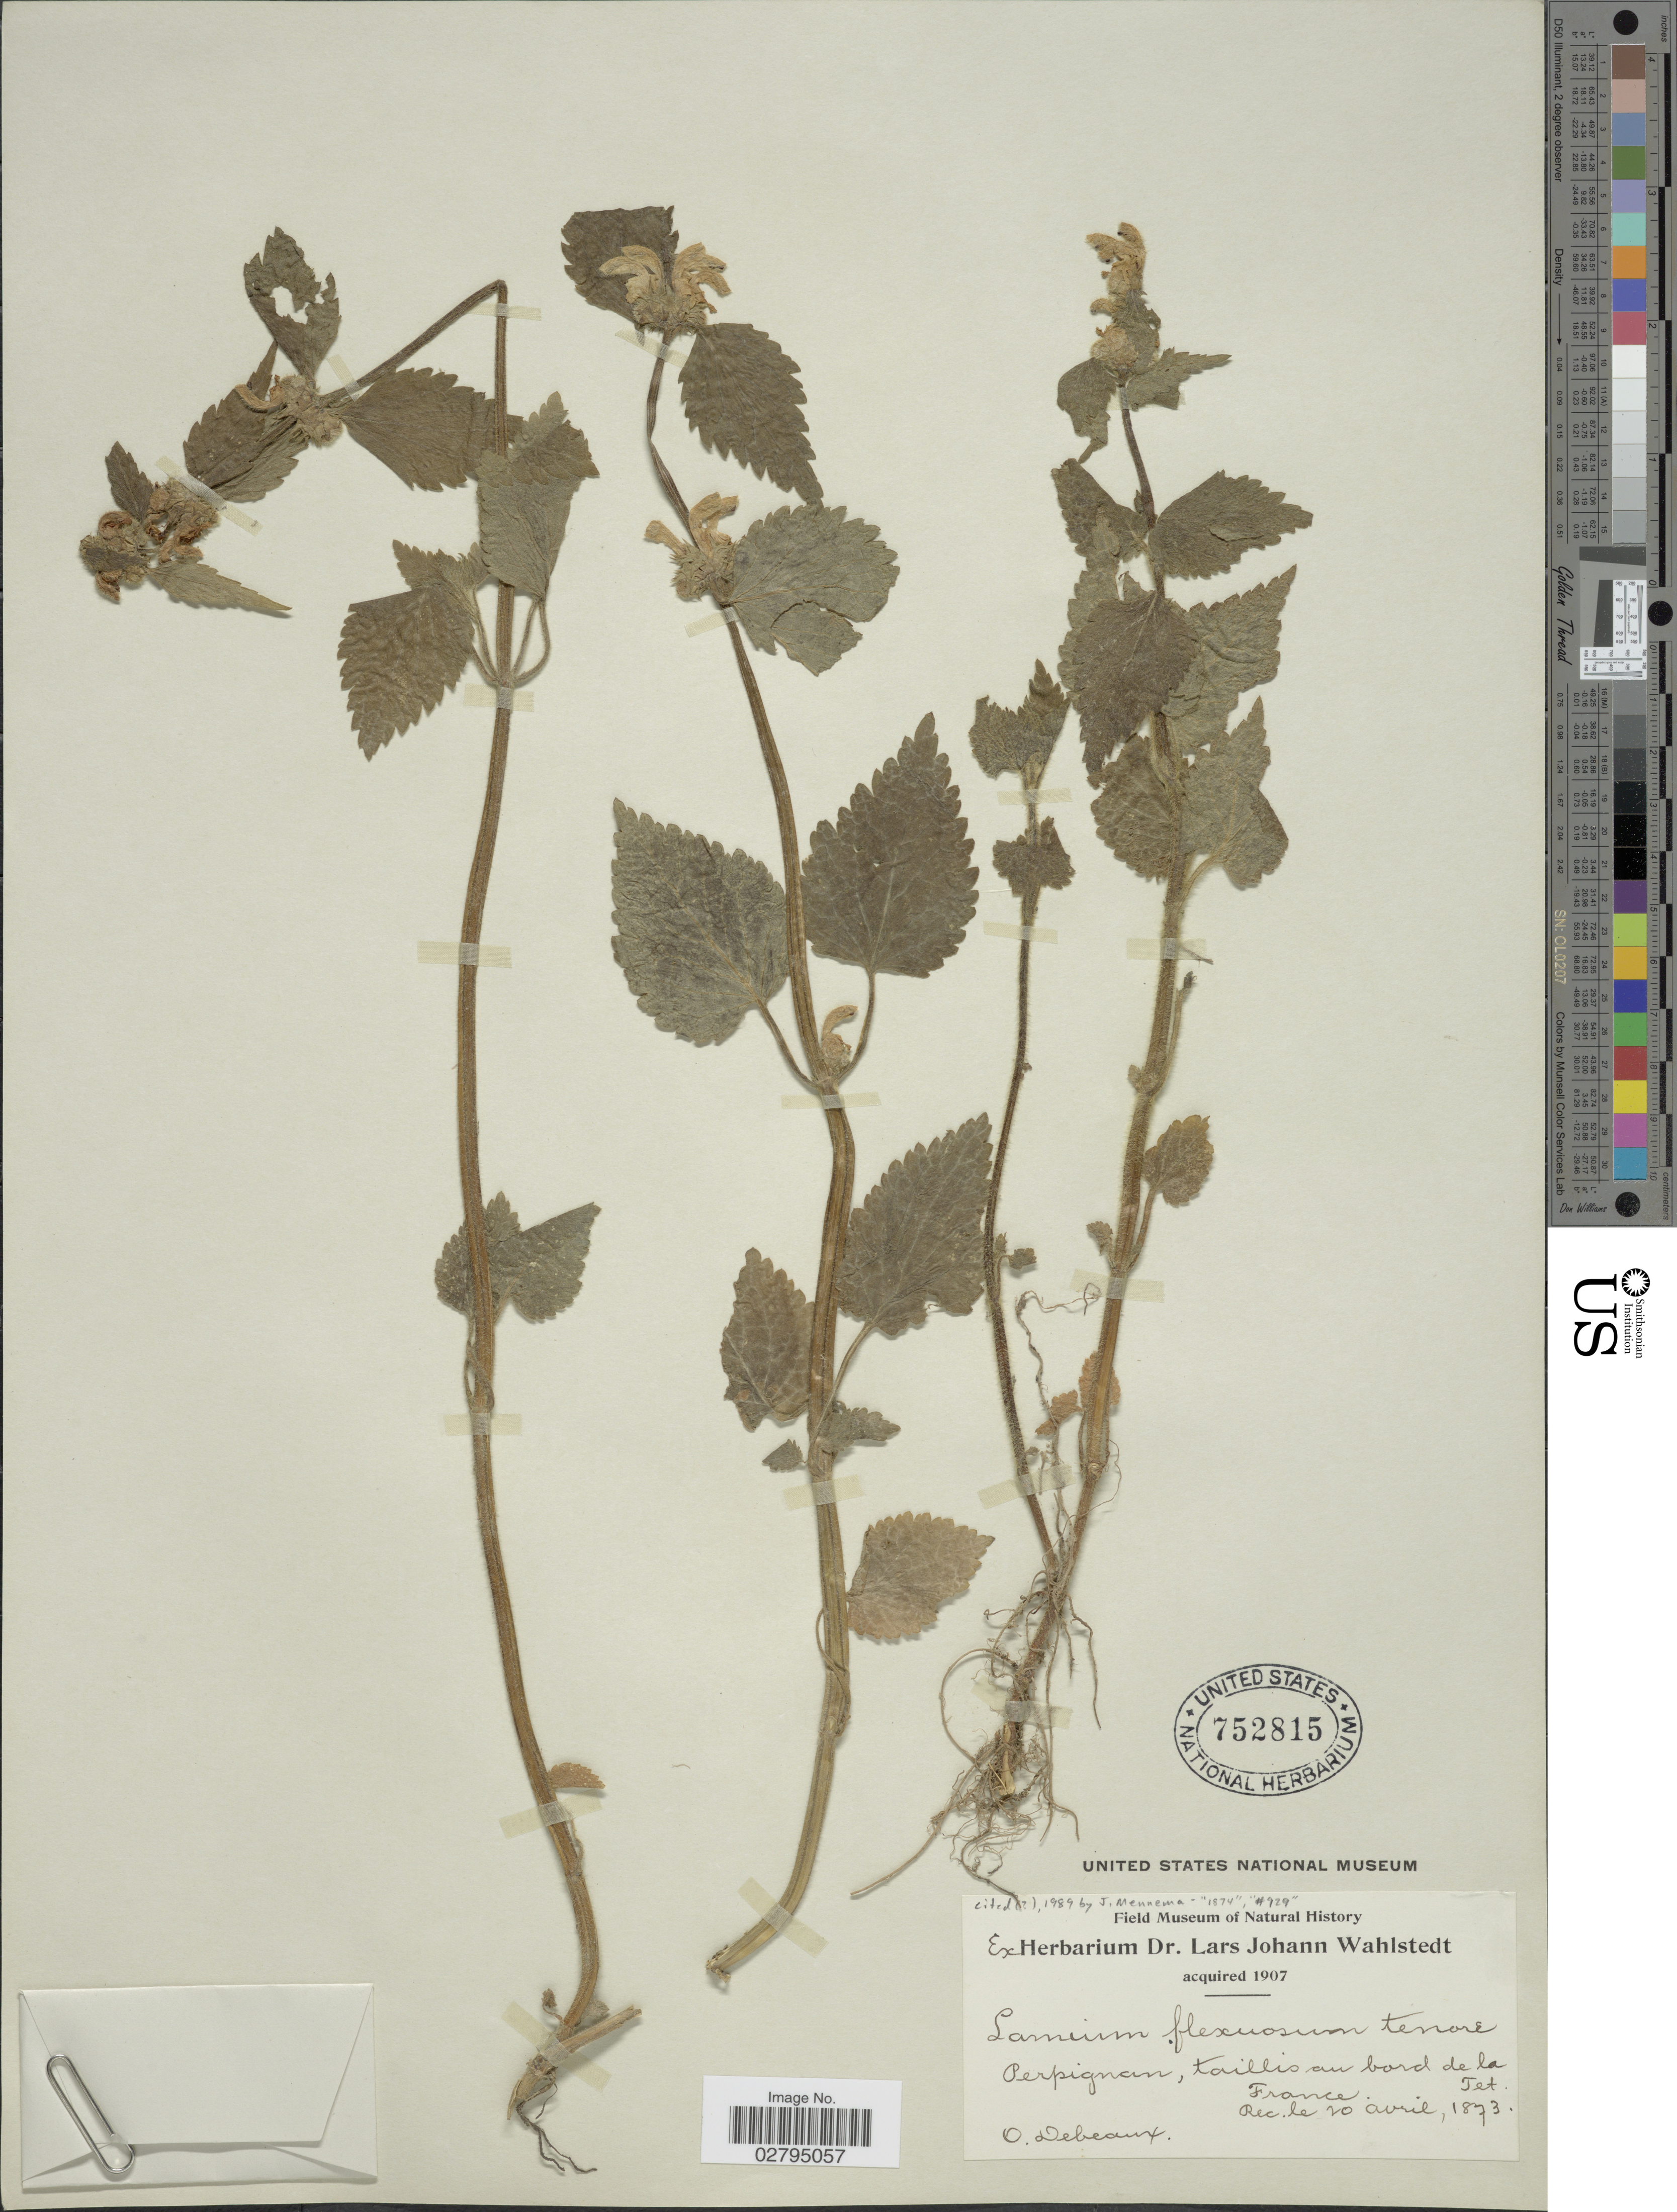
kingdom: Plantae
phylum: Tracheophyta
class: Magnoliopsida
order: Lamiales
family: Lamiaceae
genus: Lamium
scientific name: Lamium flexuosum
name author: Ten.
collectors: O. Debeaux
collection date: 1873-04-20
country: France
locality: Perpignan, taillis au bord de la Tet.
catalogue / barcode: US 752815